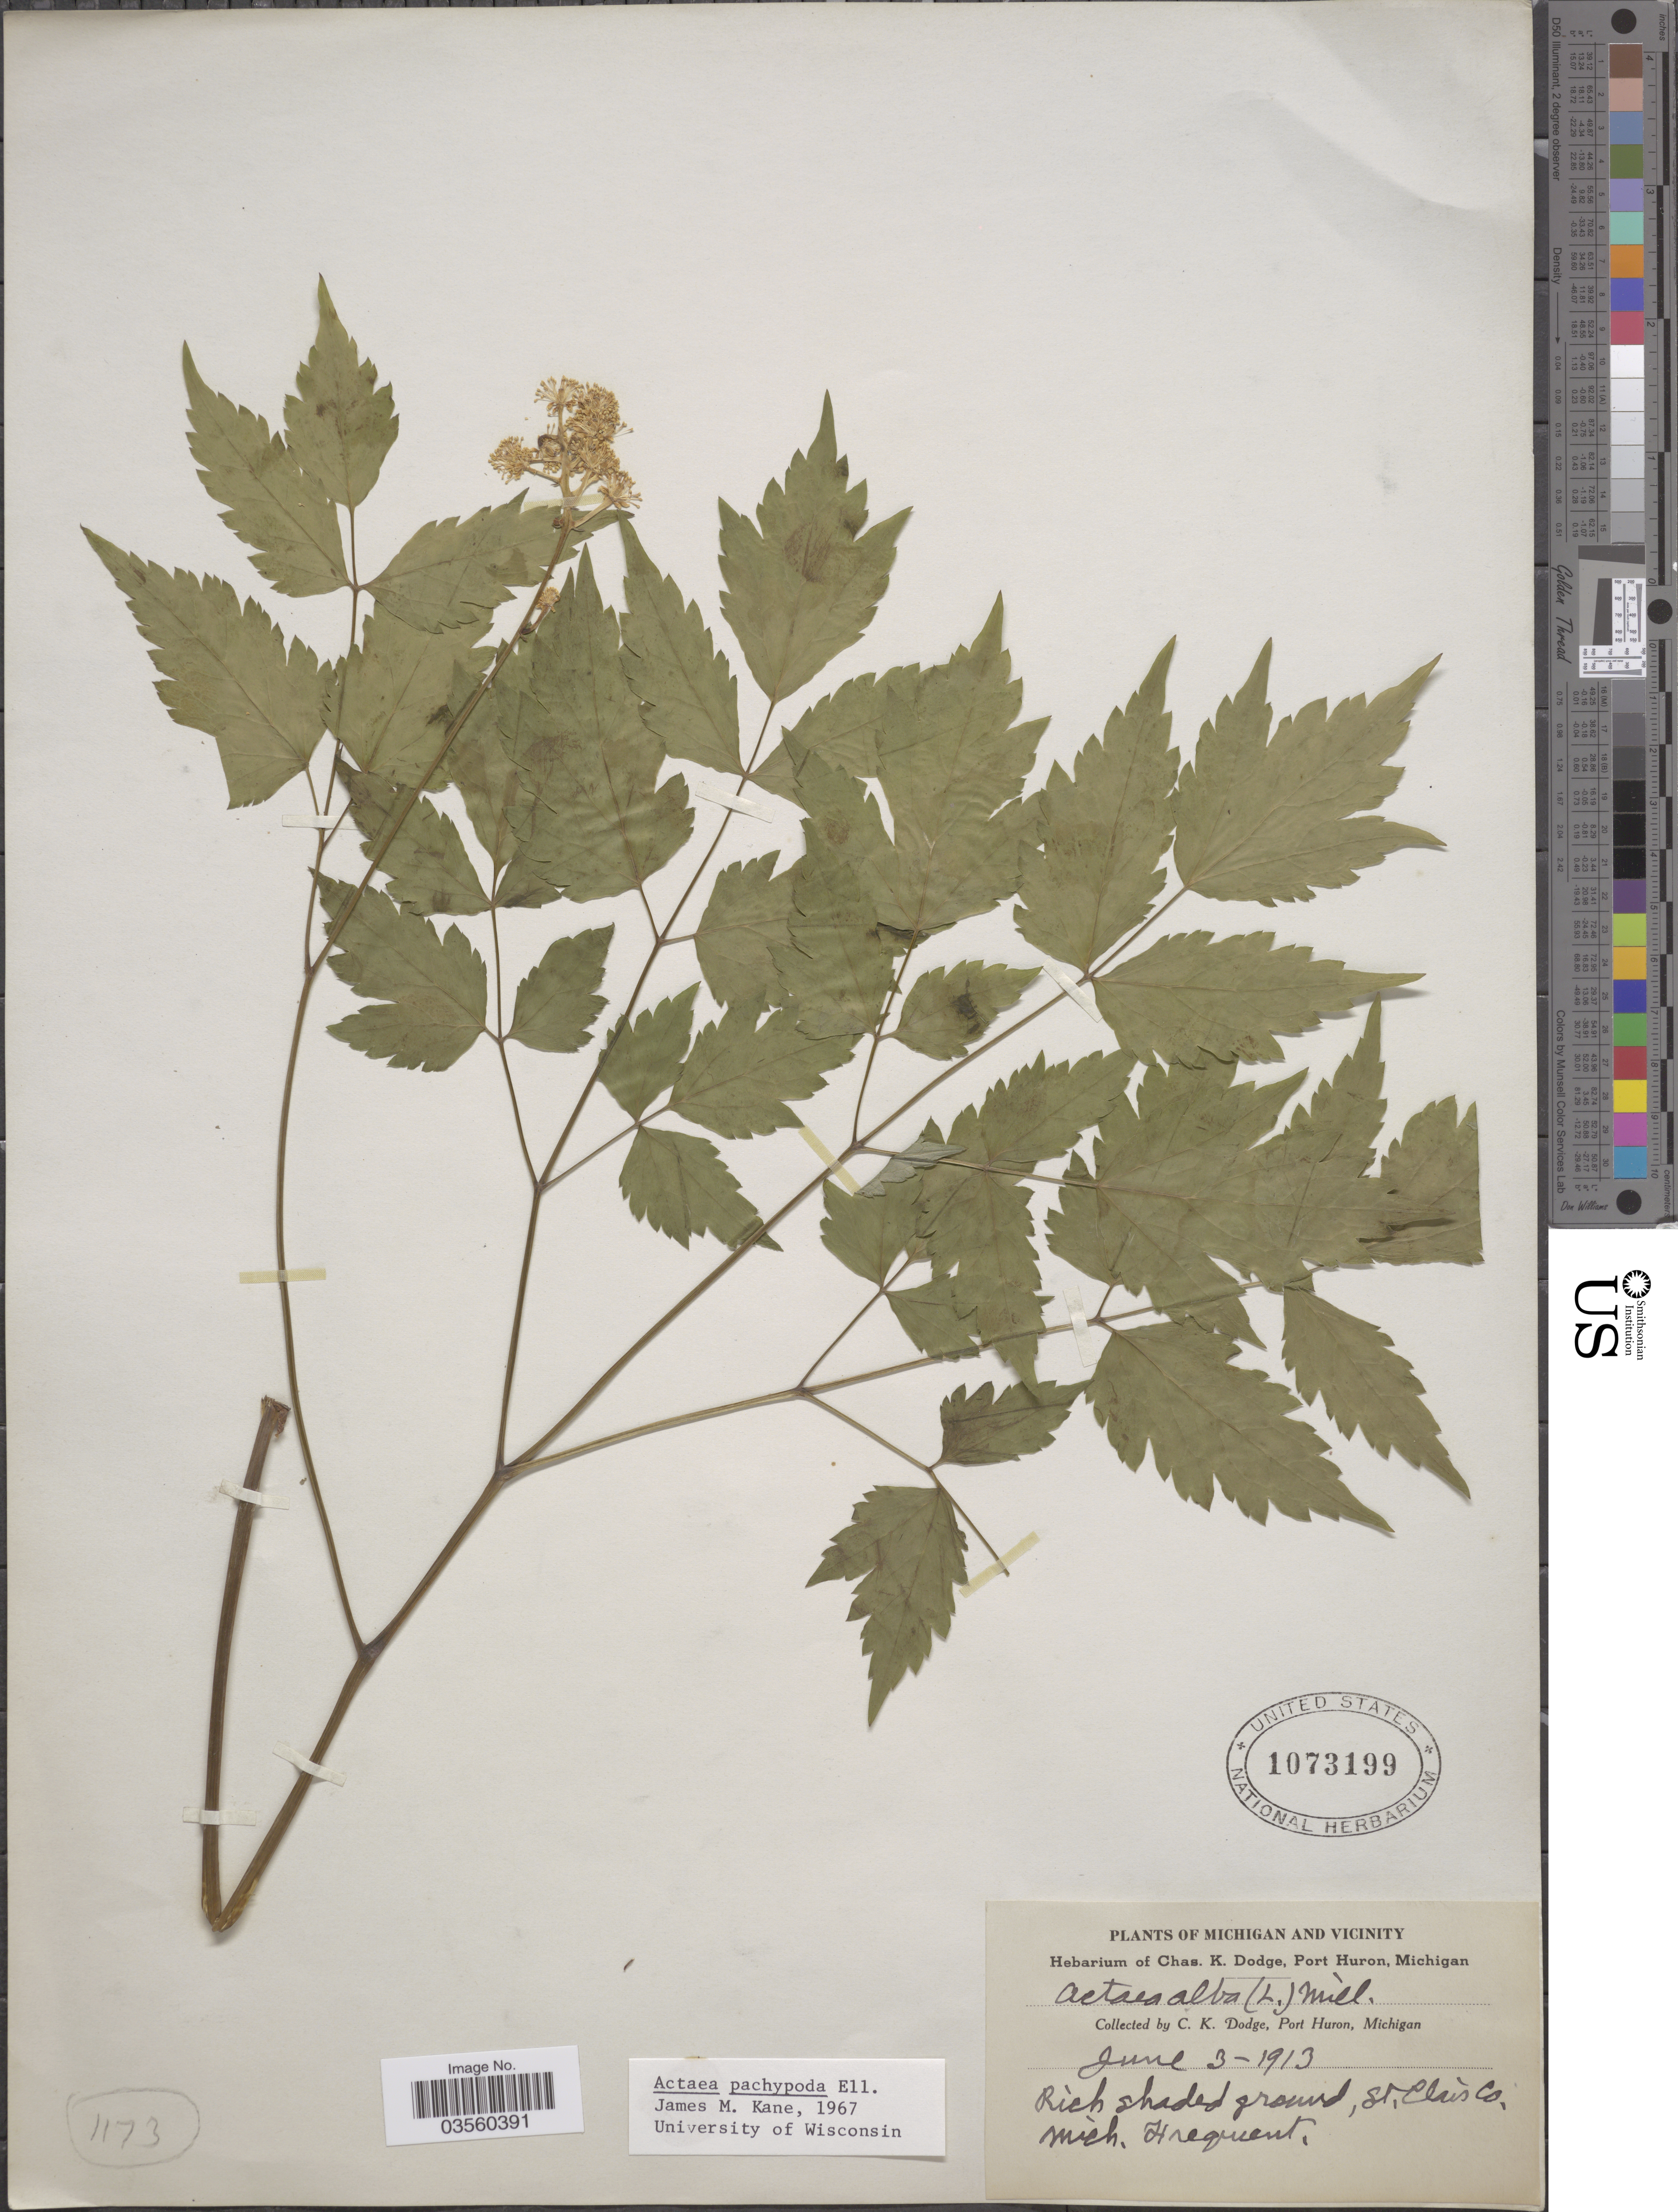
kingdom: Plantae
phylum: Tracheophyta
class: Magnoliopsida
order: Ranunculales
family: Ranunculaceae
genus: Actaea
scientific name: Actaea pachypoda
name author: Elliott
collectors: C. Dodge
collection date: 1913-06-03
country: United States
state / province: Michigan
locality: Michigan and vicinity. St. Clair Co.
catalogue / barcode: US 1073199